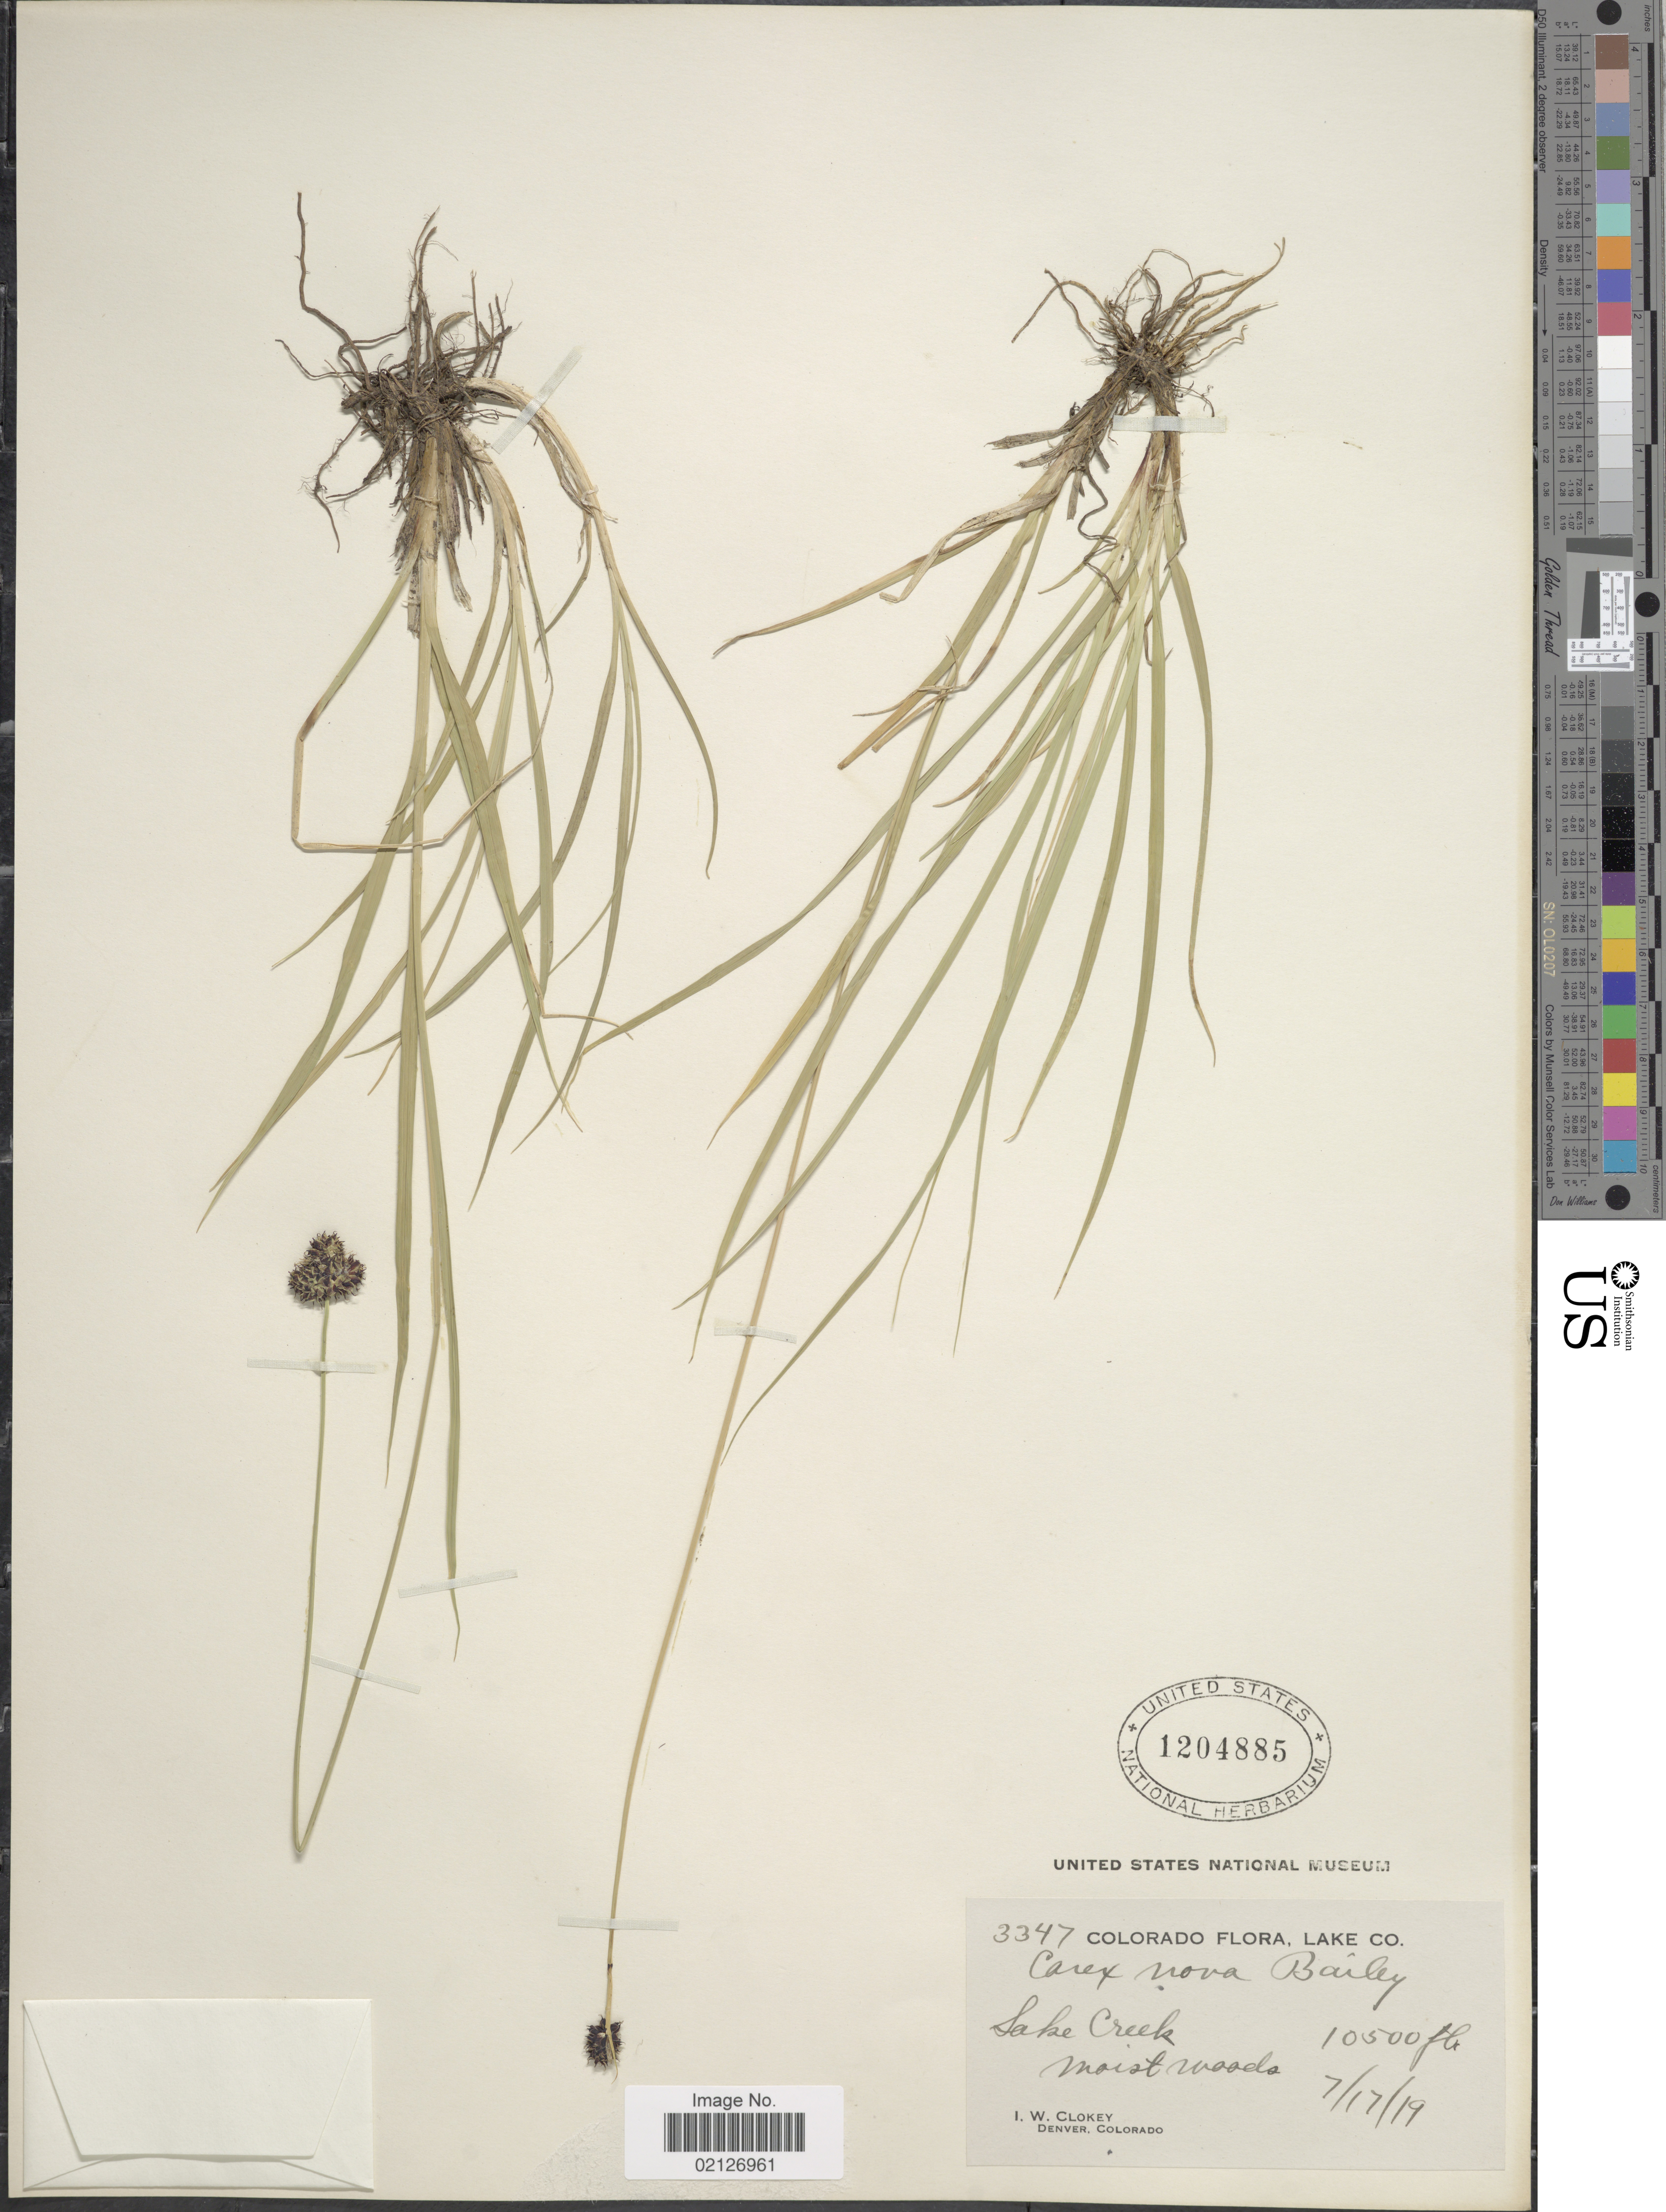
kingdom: Plantae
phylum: Tracheophyta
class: Liliopsida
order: Poales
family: Cyperaceae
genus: Carex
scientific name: Carex nova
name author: L.H. Bailey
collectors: I. W. Clokey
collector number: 3347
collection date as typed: Transcribed d/m/y: 17/7/19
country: United States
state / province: Colorado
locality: Lake Co., Lake Creek, moist woods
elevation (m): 3200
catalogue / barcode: US 1204885